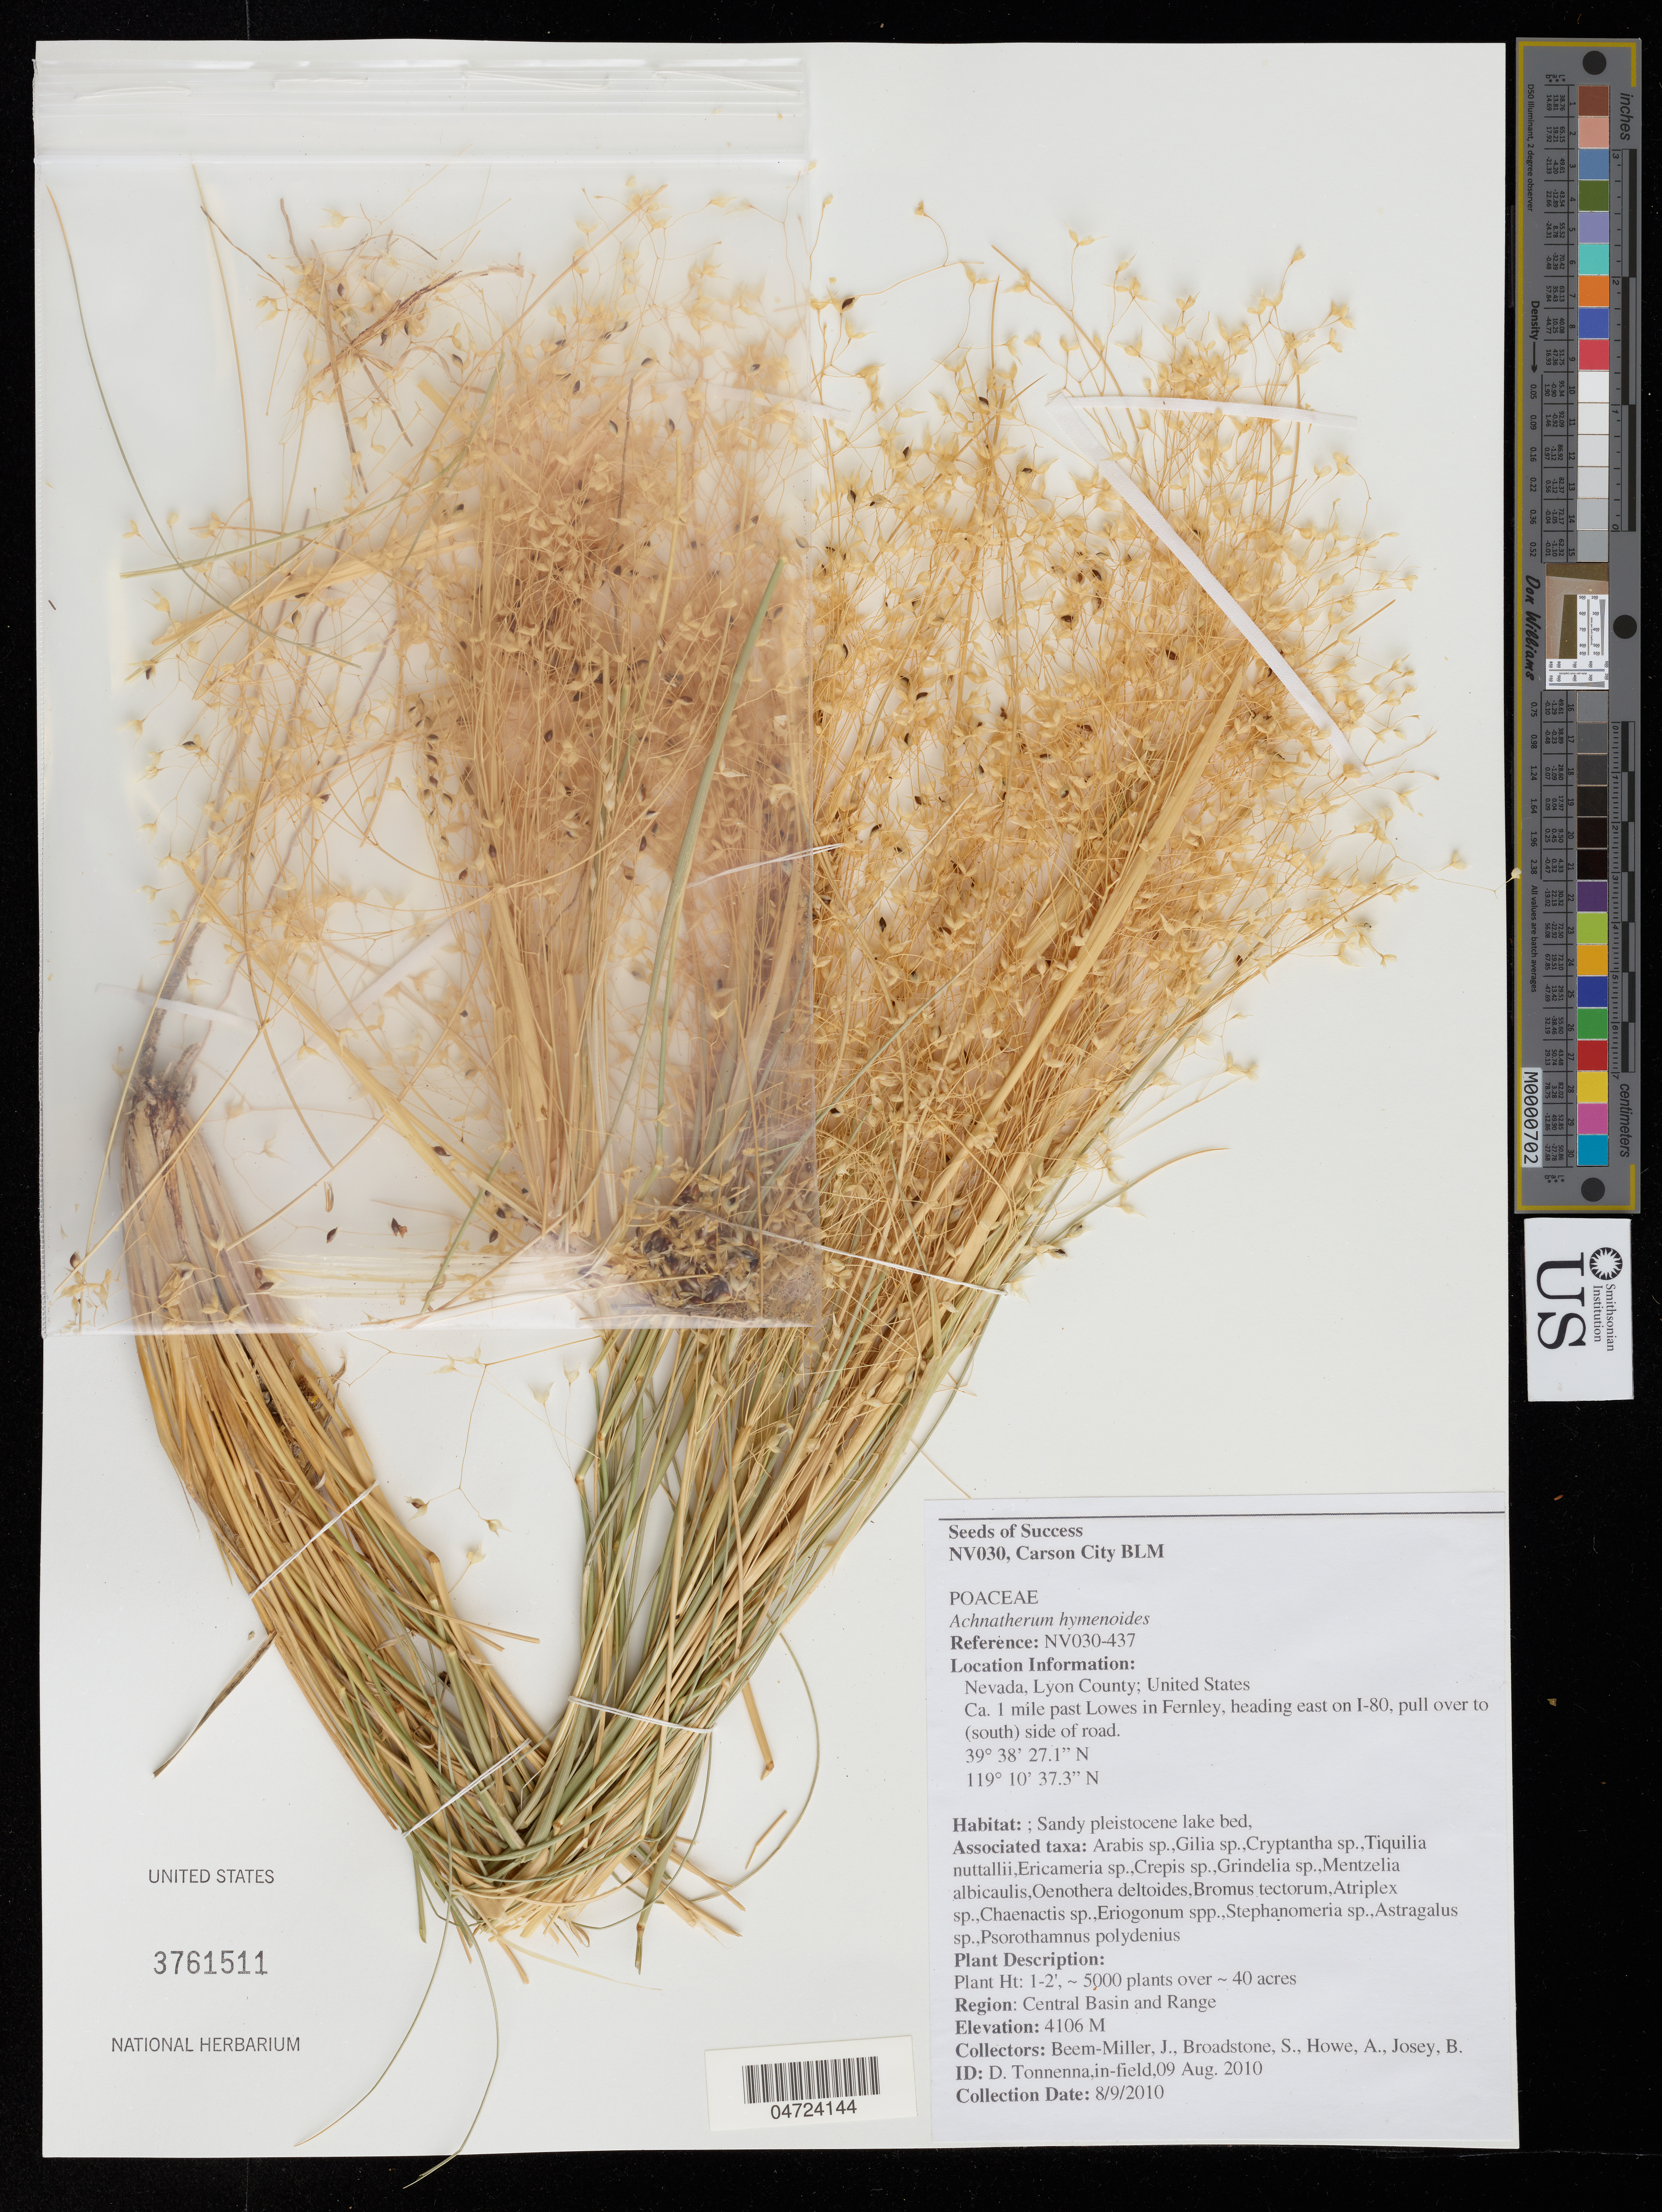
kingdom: Plantae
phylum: Tracheophyta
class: Liliopsida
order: Poales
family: Poaceae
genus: Achnatherum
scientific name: Achnatherum hymenoides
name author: (Roem. & Schult.) Barkworth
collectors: J. Beam-Miller, S. Broadstone, A. Howe & B. Josey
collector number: NV030-437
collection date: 2010-08-09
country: United States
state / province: Nevada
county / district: Lyon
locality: Lyon County. Ca. 1 mile past Lowes in Fernley, heading east on I-80, pull over to (south) side of road. Region: Central Basin and Range.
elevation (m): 4106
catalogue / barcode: US 3761511